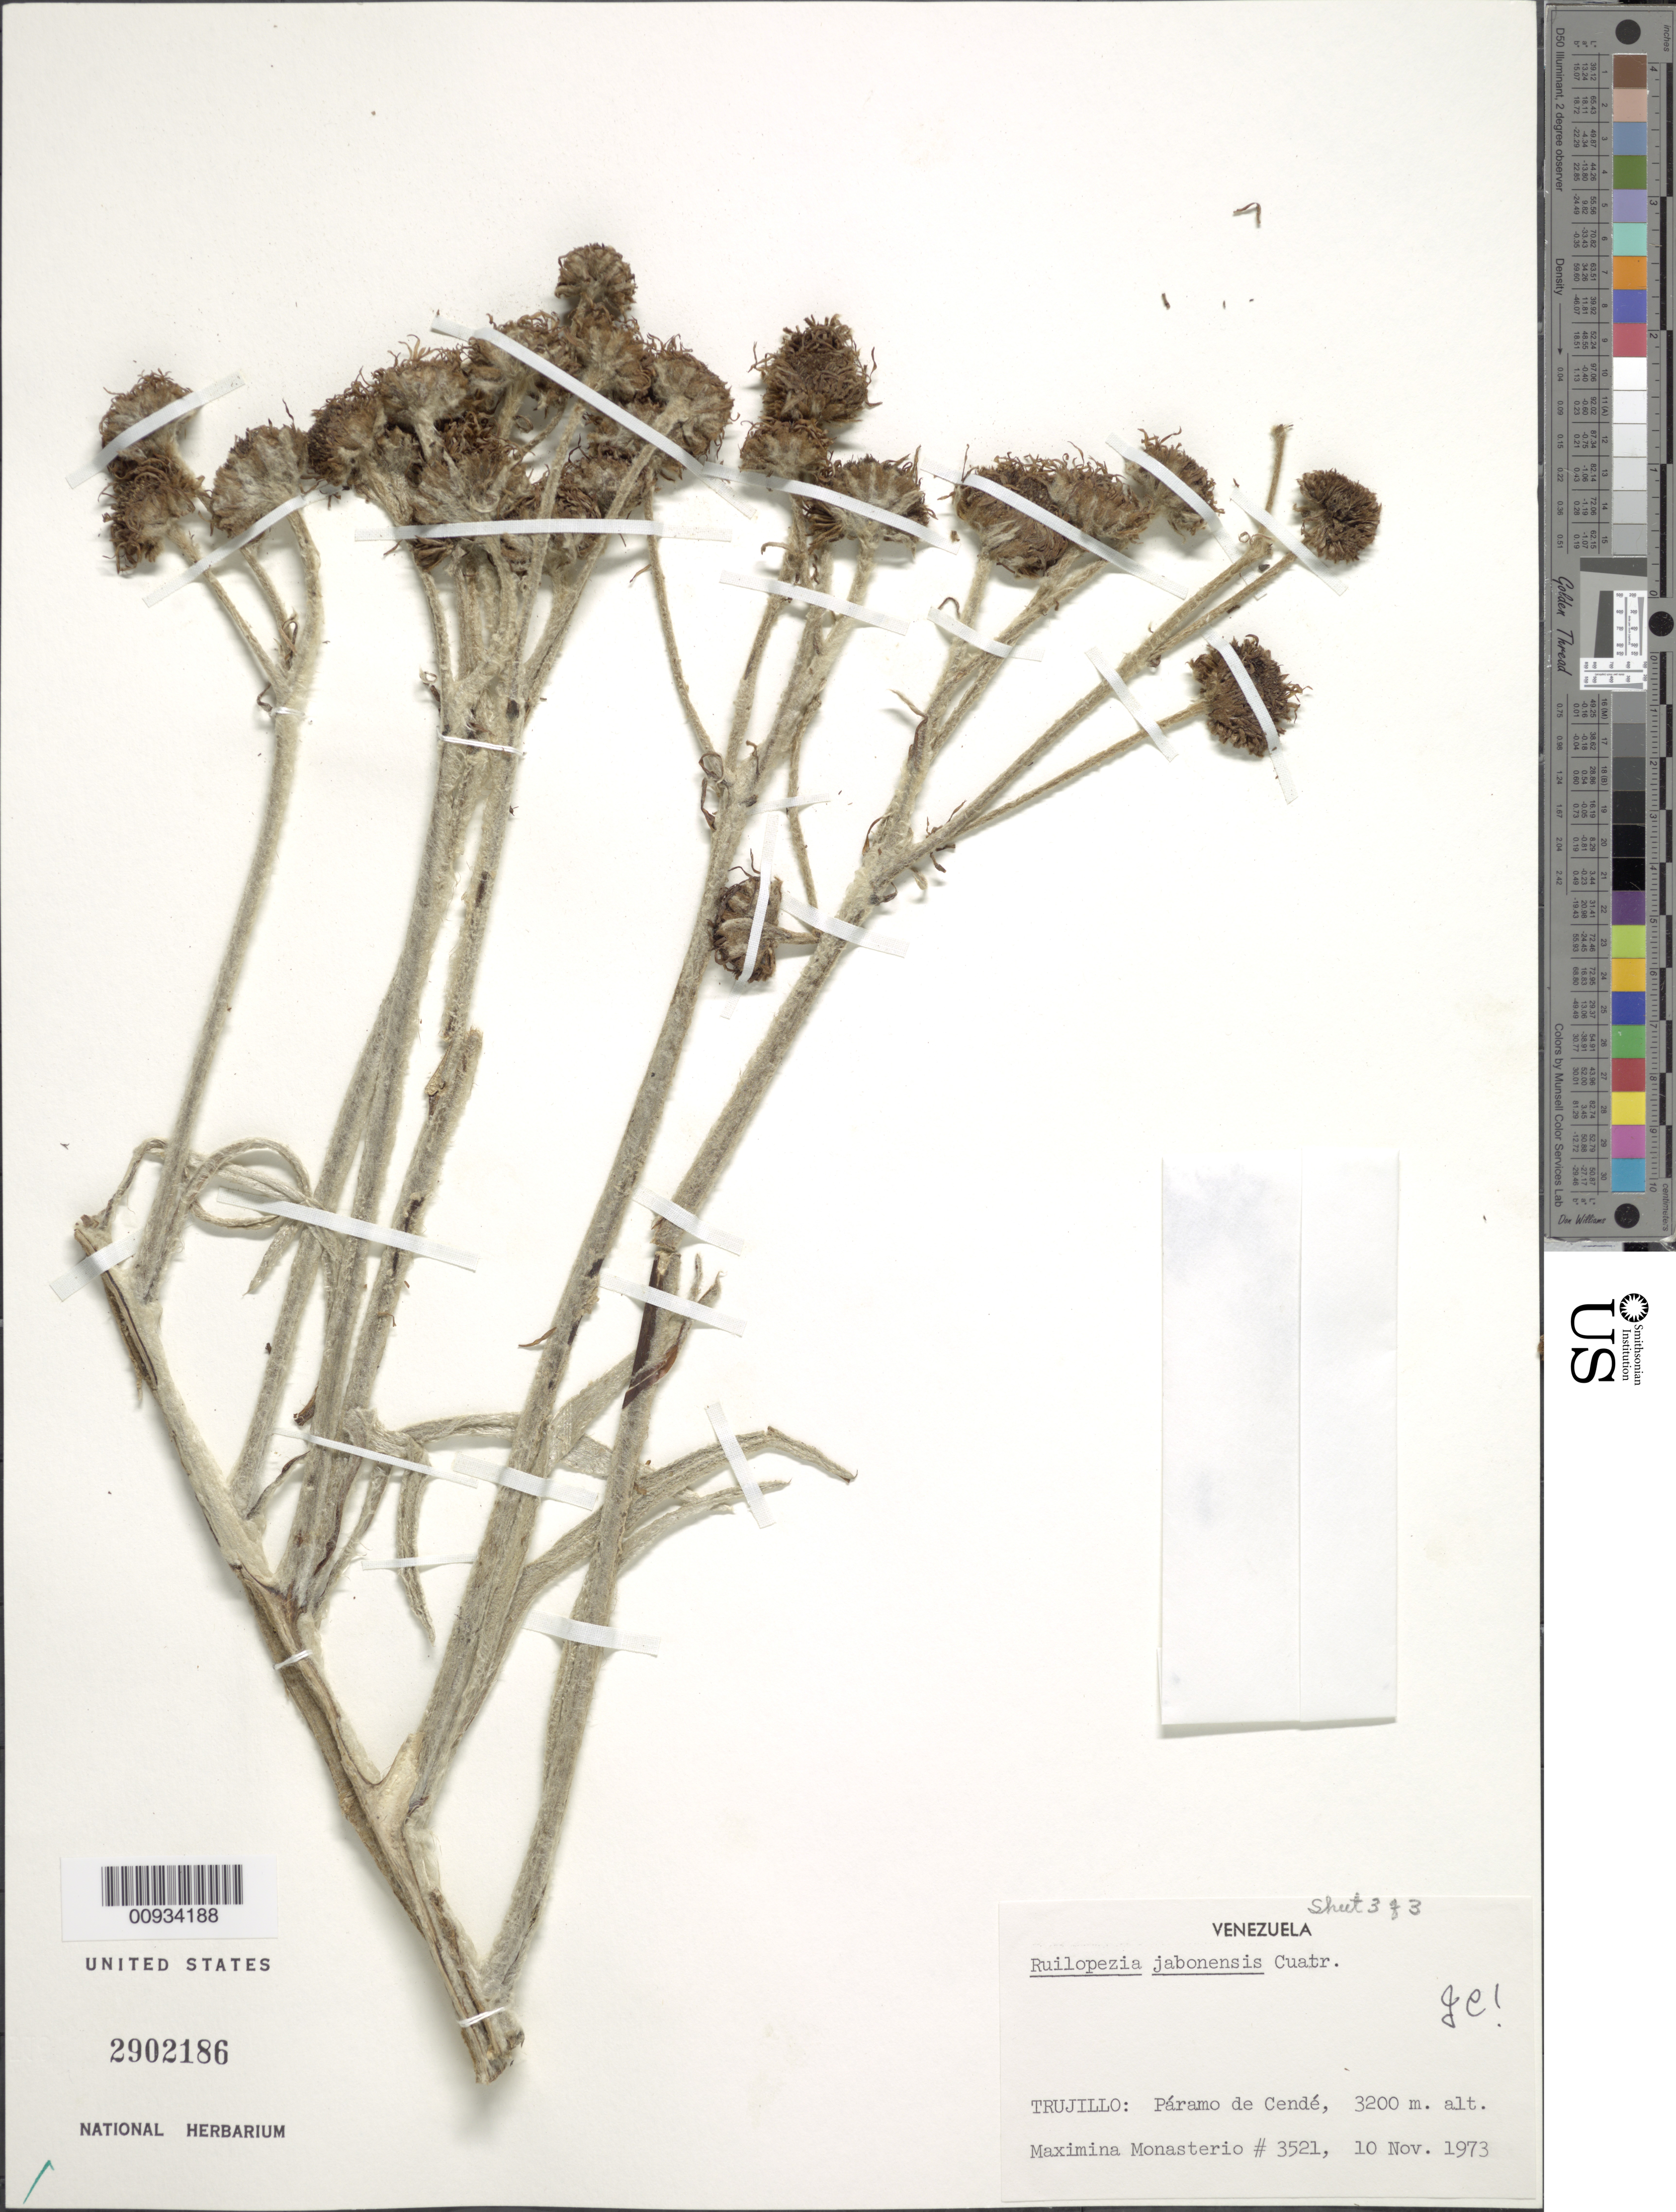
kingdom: Plantae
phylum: Tracheophyta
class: Magnoliopsida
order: Asterales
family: Asteraceae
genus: Ruilopezia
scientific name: Ruilopezia jabonensis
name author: (Cuatrec.) Cuatrec.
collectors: M. Monasterio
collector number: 3521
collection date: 1973-11-10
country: Venezuela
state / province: Trujillo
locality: Paramo de Cende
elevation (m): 3200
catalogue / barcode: US 2902186